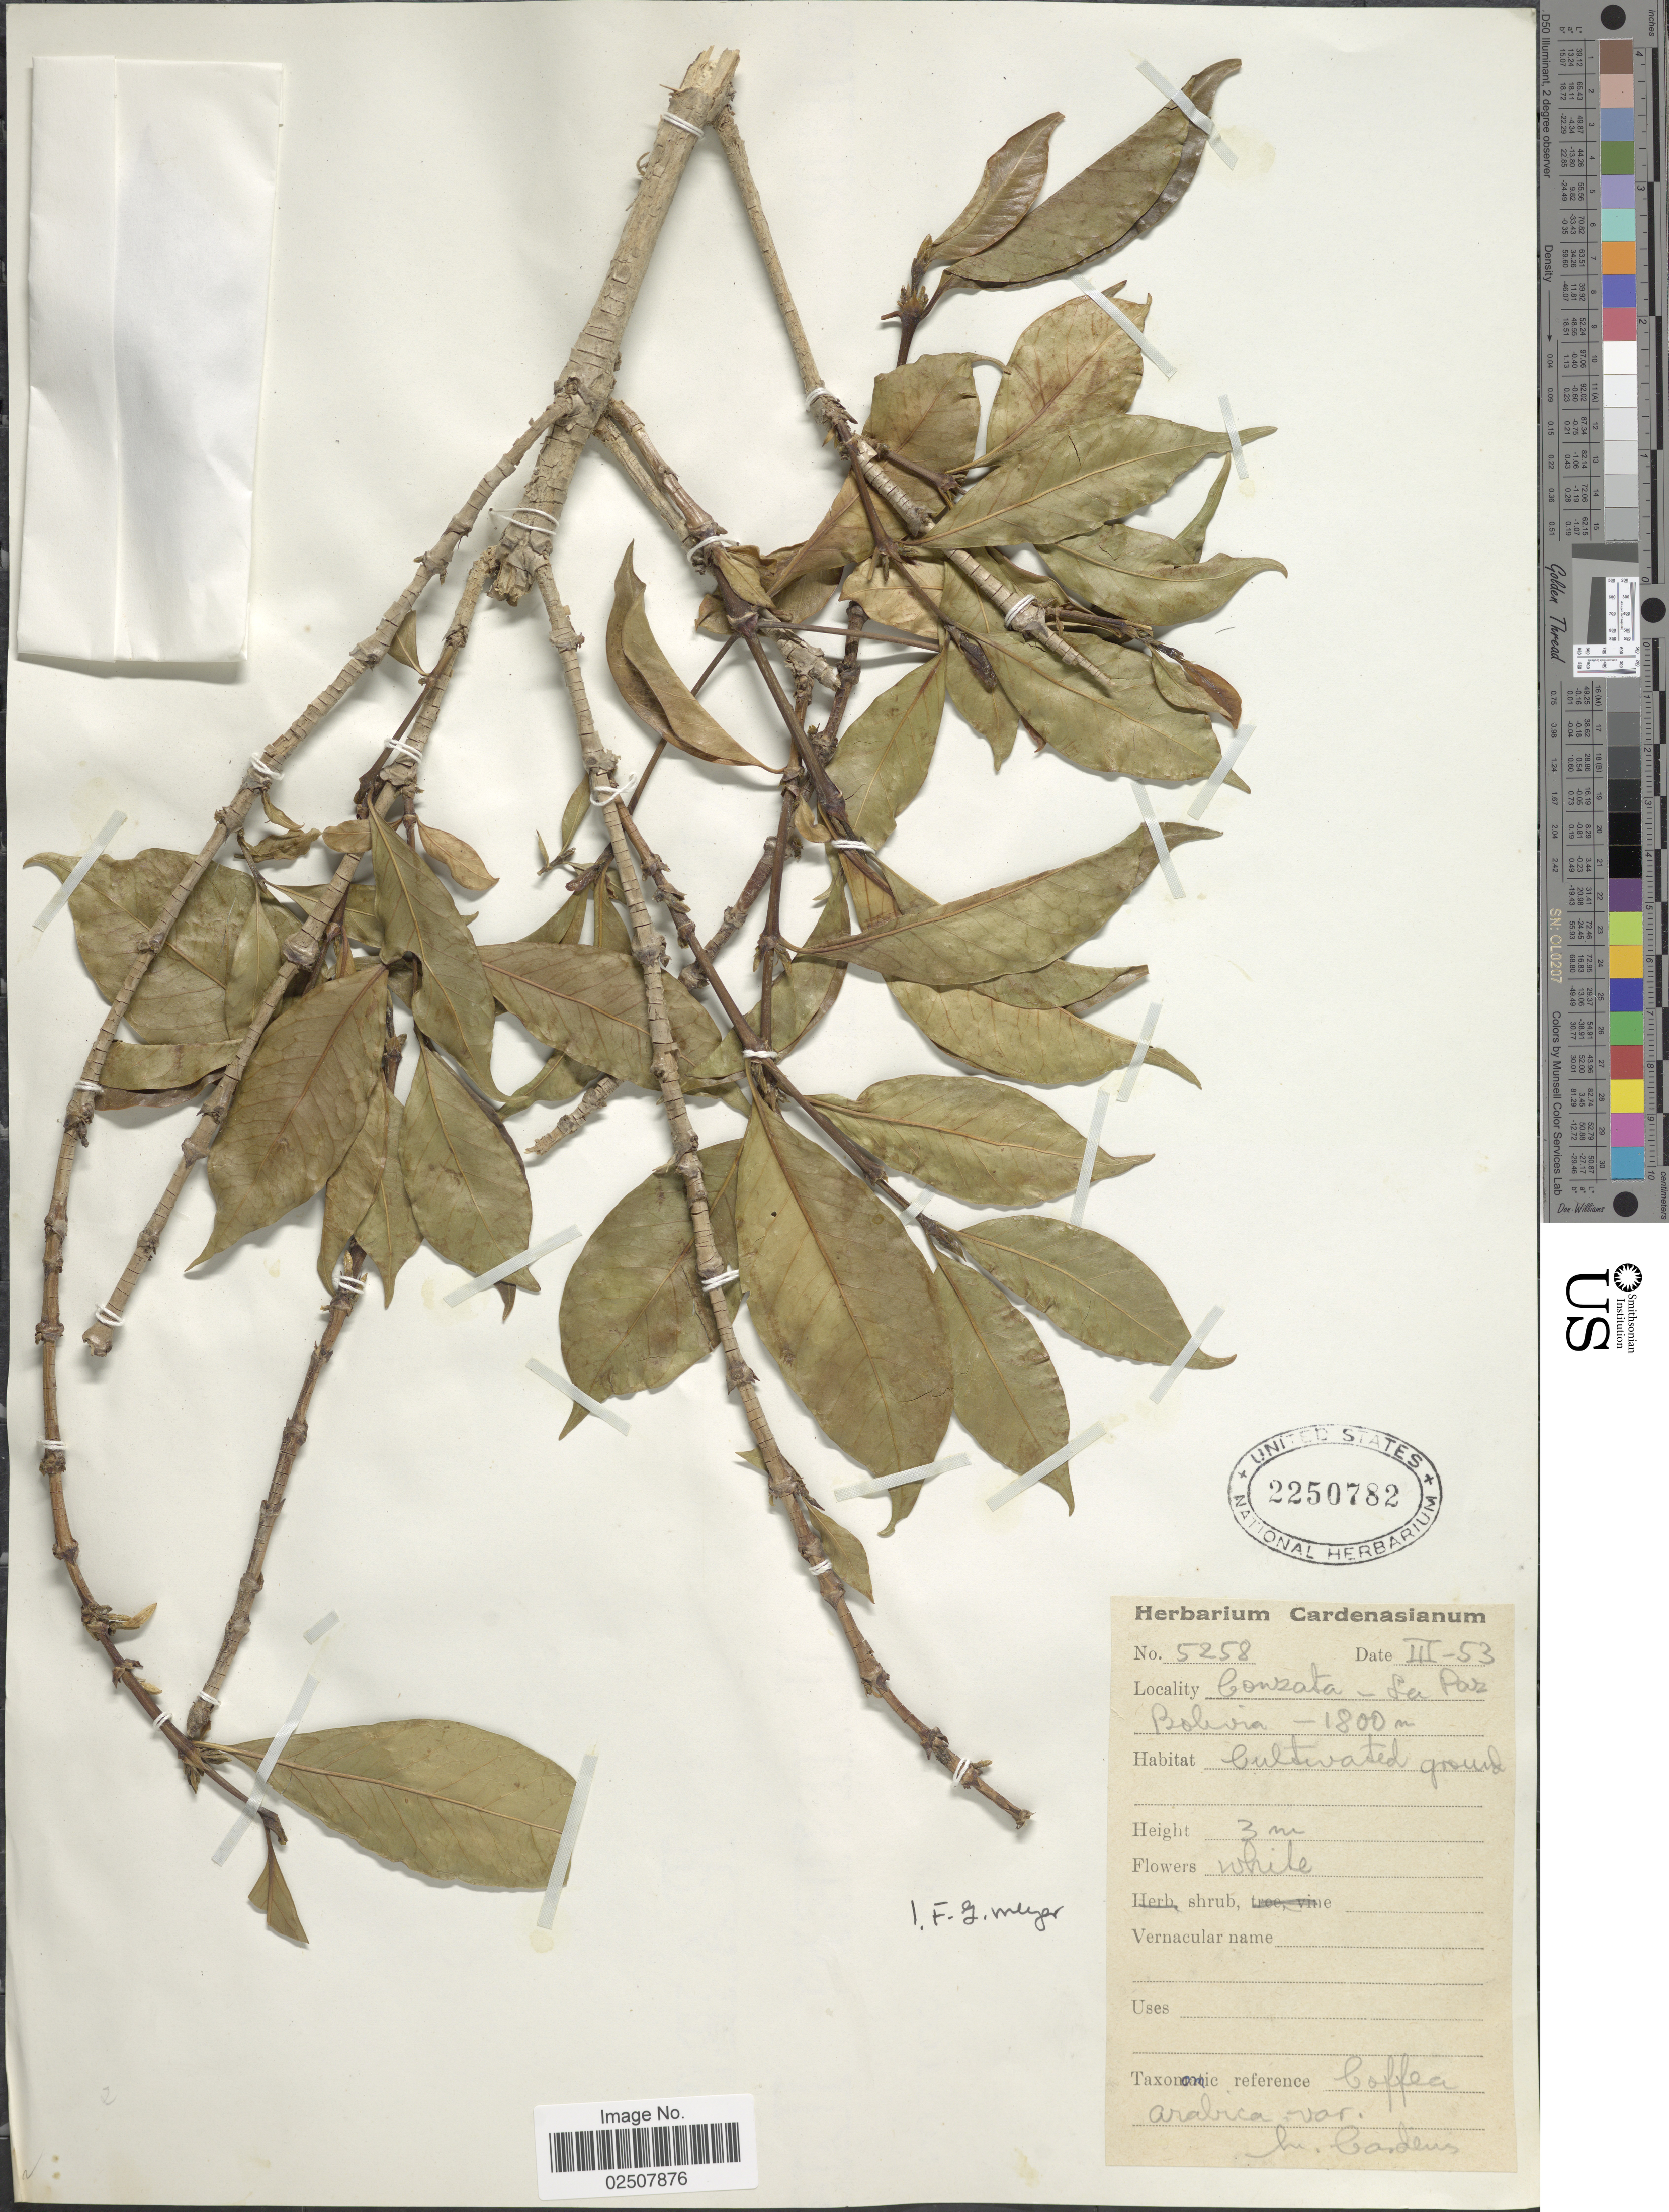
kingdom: Plantae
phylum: Tracheophyta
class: Magnoliopsida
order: Gentianales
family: Rubiaceae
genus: Coffea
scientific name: Coffea arabica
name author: L.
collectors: H. Cardenas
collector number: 5258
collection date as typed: Transcribed d/m/y: /3/53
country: Bolivia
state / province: La Paz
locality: Conzata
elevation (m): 1800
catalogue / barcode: US 2250782